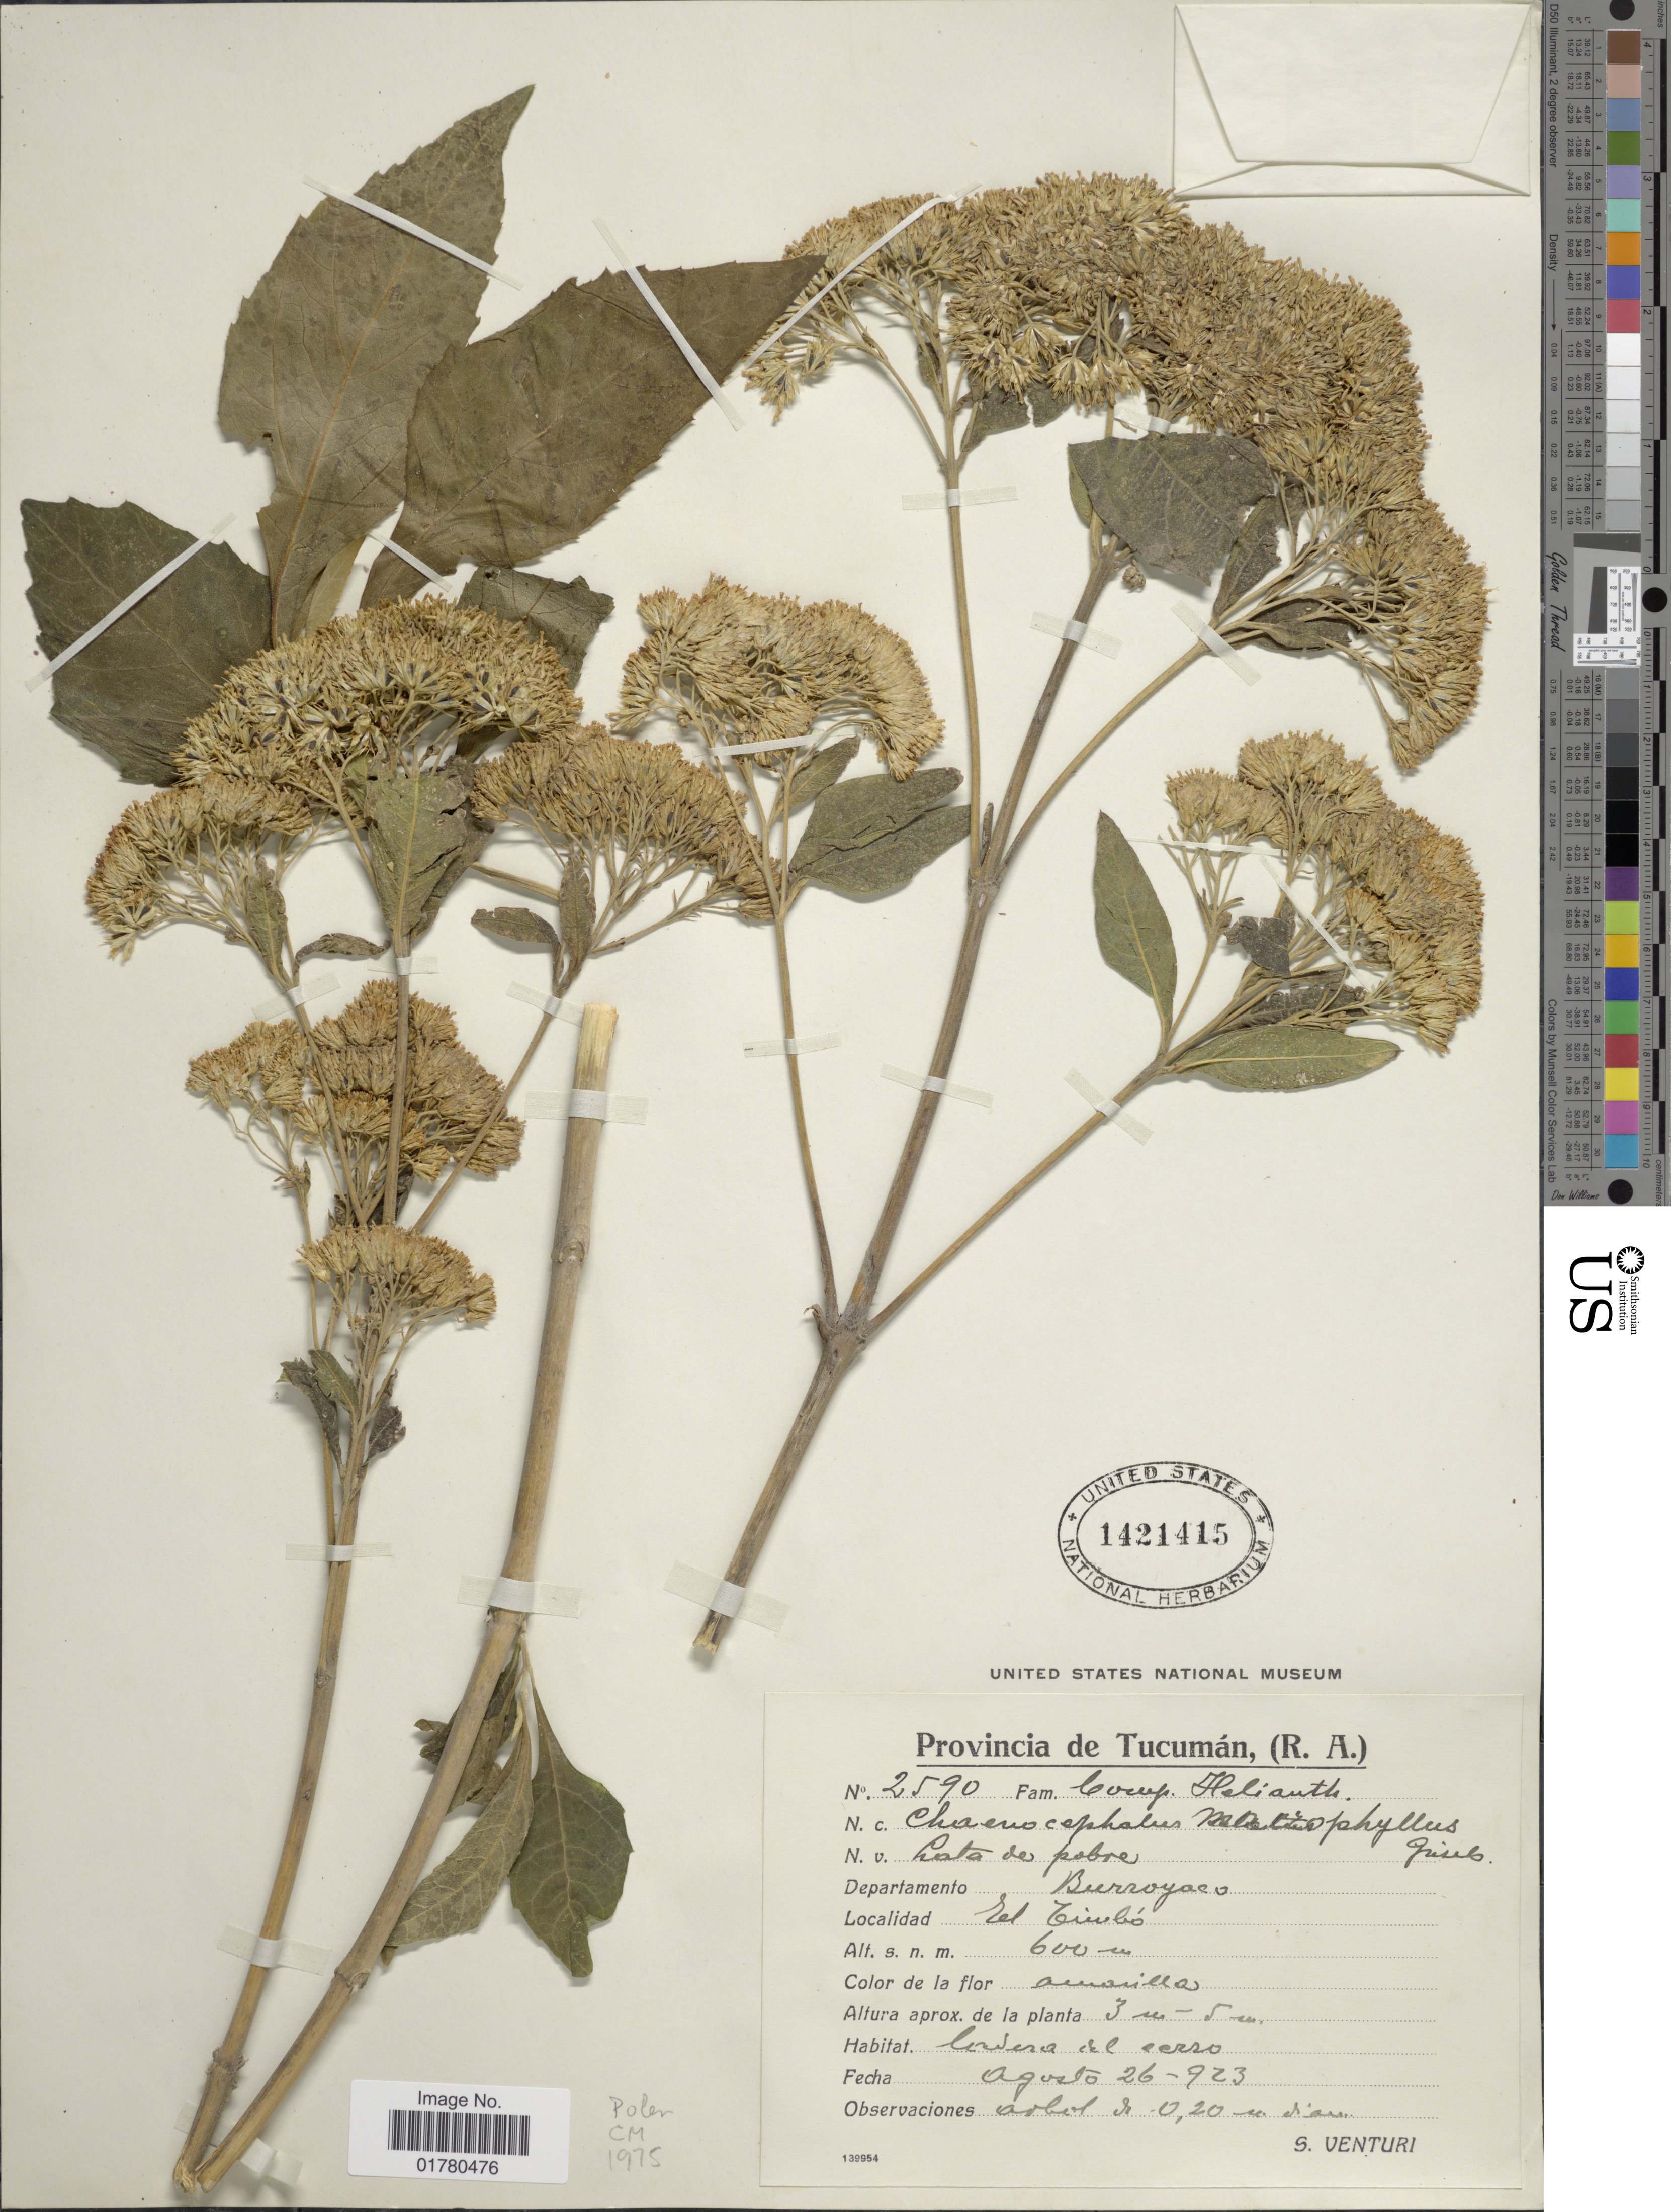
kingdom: Plantae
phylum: Tracheophyta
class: Magnoliopsida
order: Asterales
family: Asteraceae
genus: Verbesina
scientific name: Verbesina allophylla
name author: Blake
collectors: S. Venturi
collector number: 2590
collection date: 1923-08-26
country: Argentina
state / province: Tucuman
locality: (R.A) Departamento Burroyaco, El Cimbó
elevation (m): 600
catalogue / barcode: US 1421415